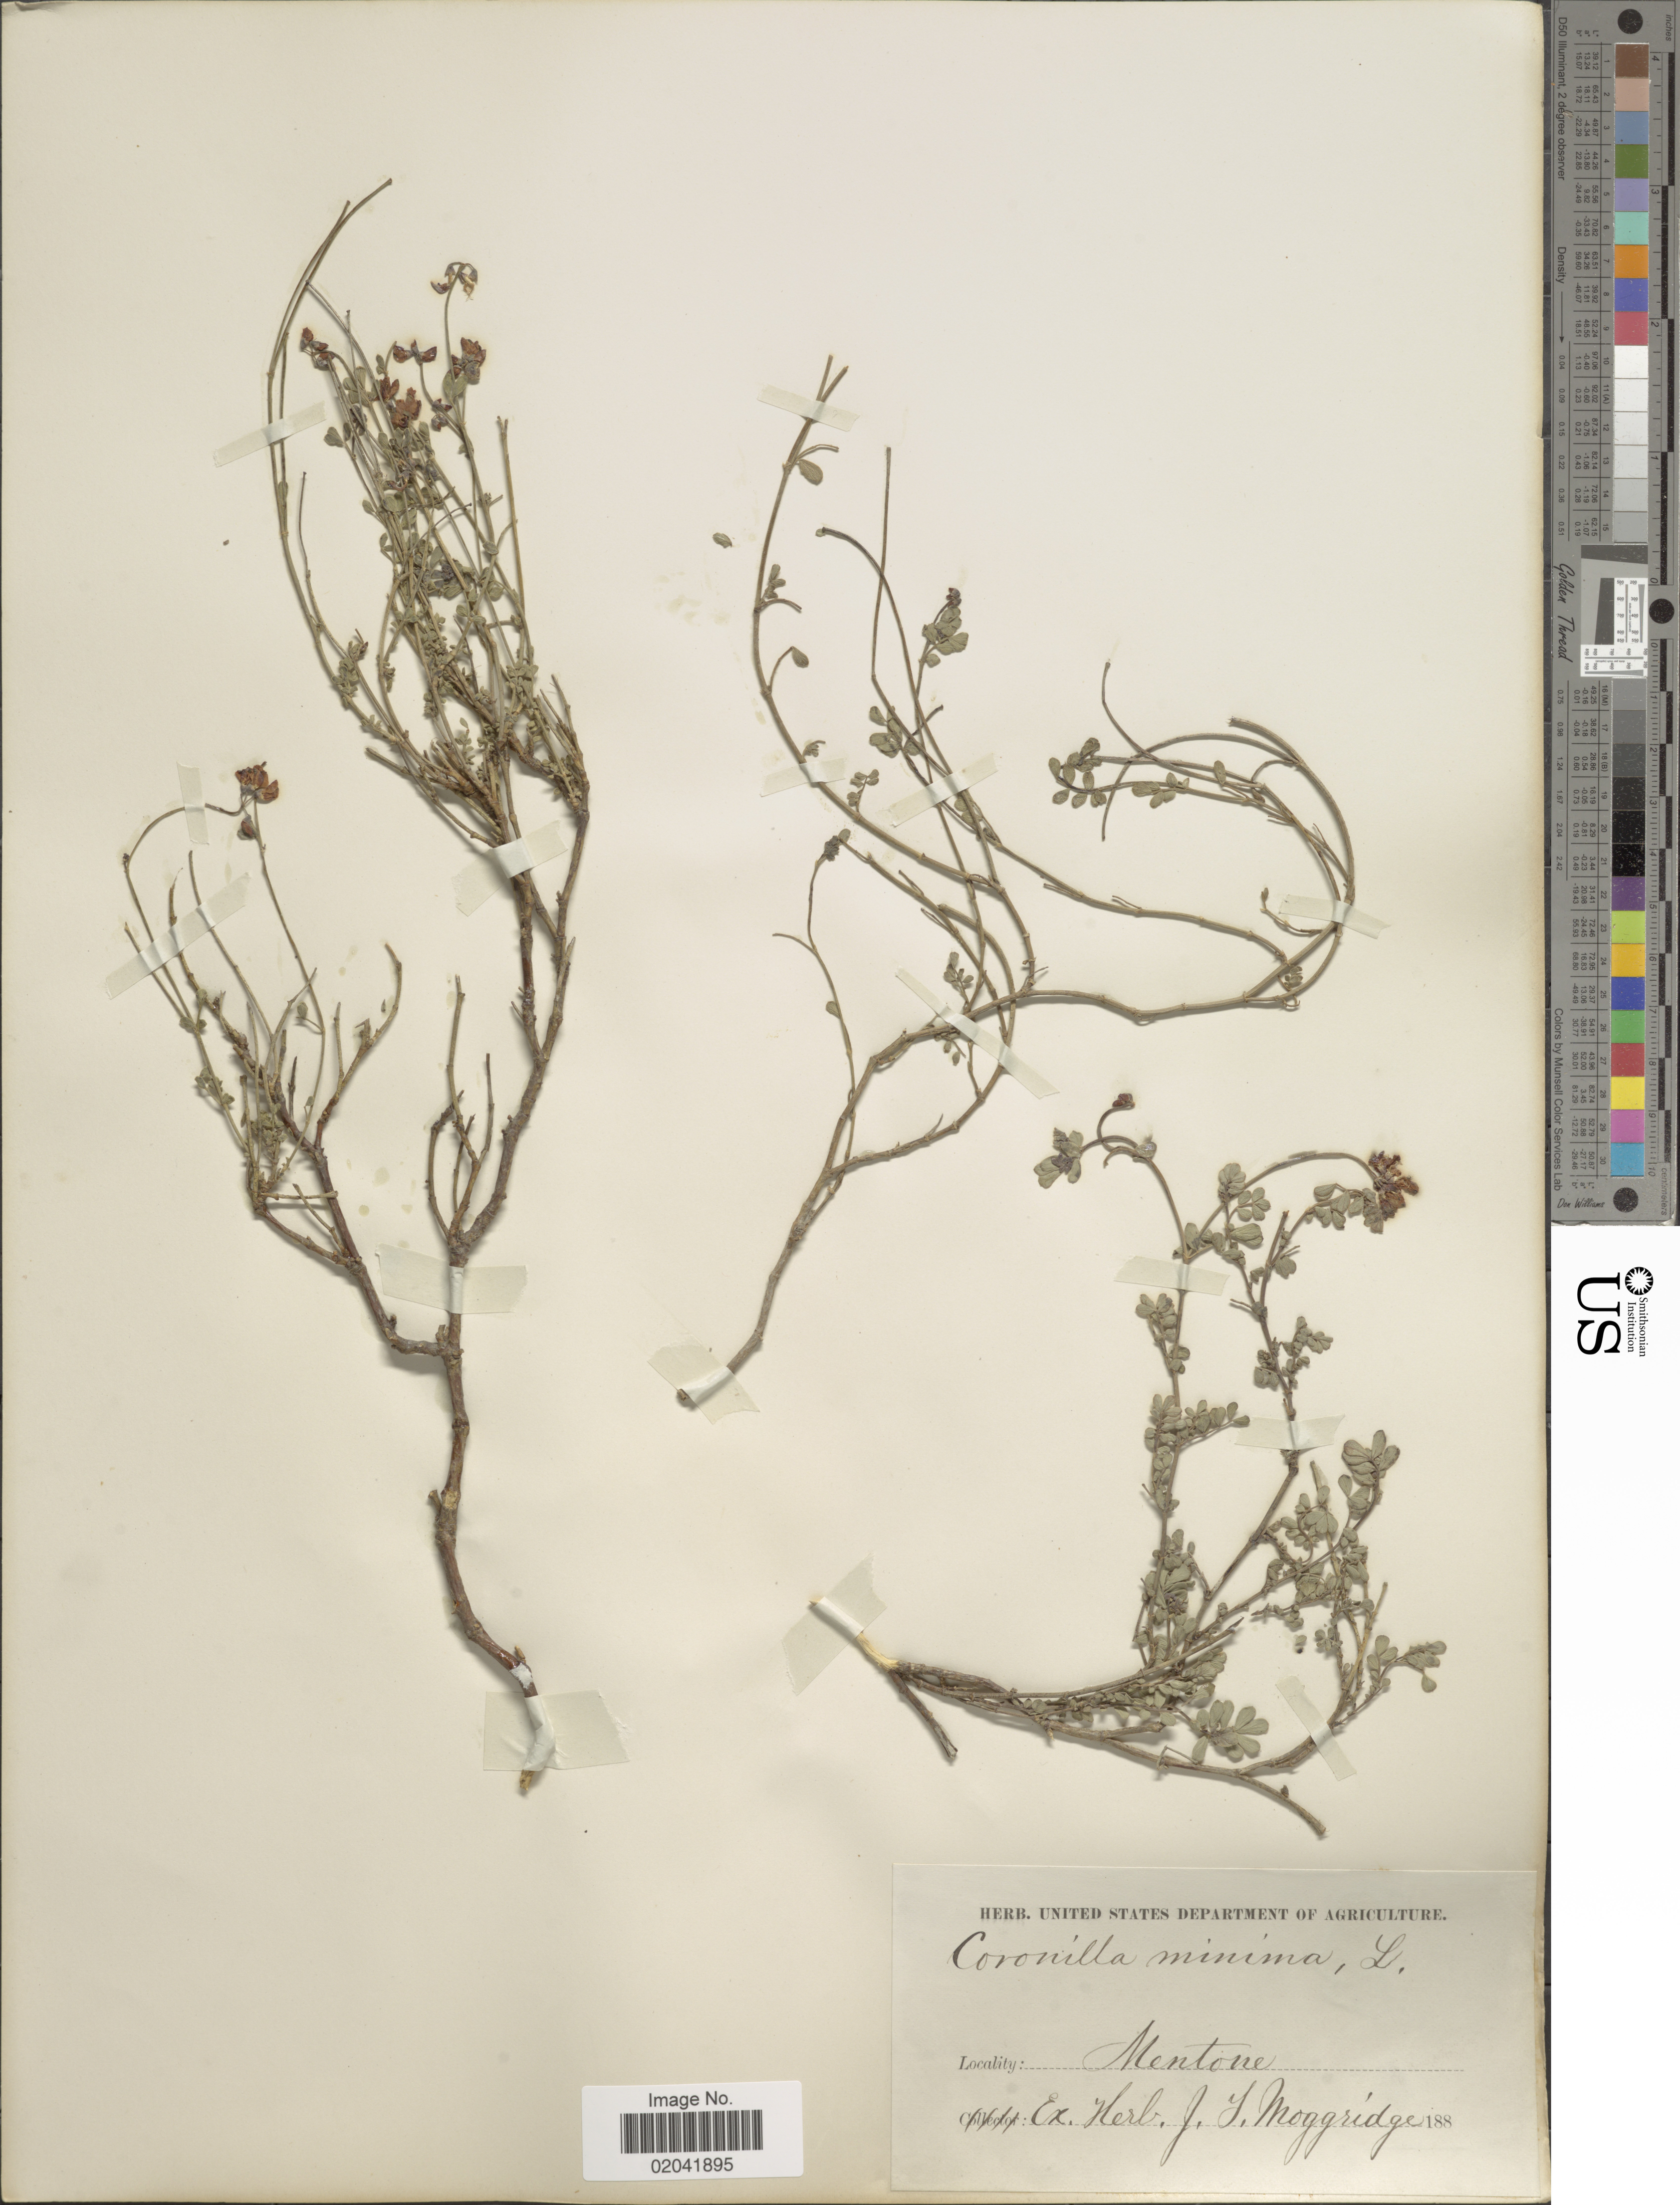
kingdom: Plantae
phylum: Tracheophyta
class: Magnoliopsida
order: Fabales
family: Fabaceae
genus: Coronilla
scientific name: Coronilla minima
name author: L.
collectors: ex herb. J.T. Moggridge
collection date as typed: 188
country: France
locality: Mentone